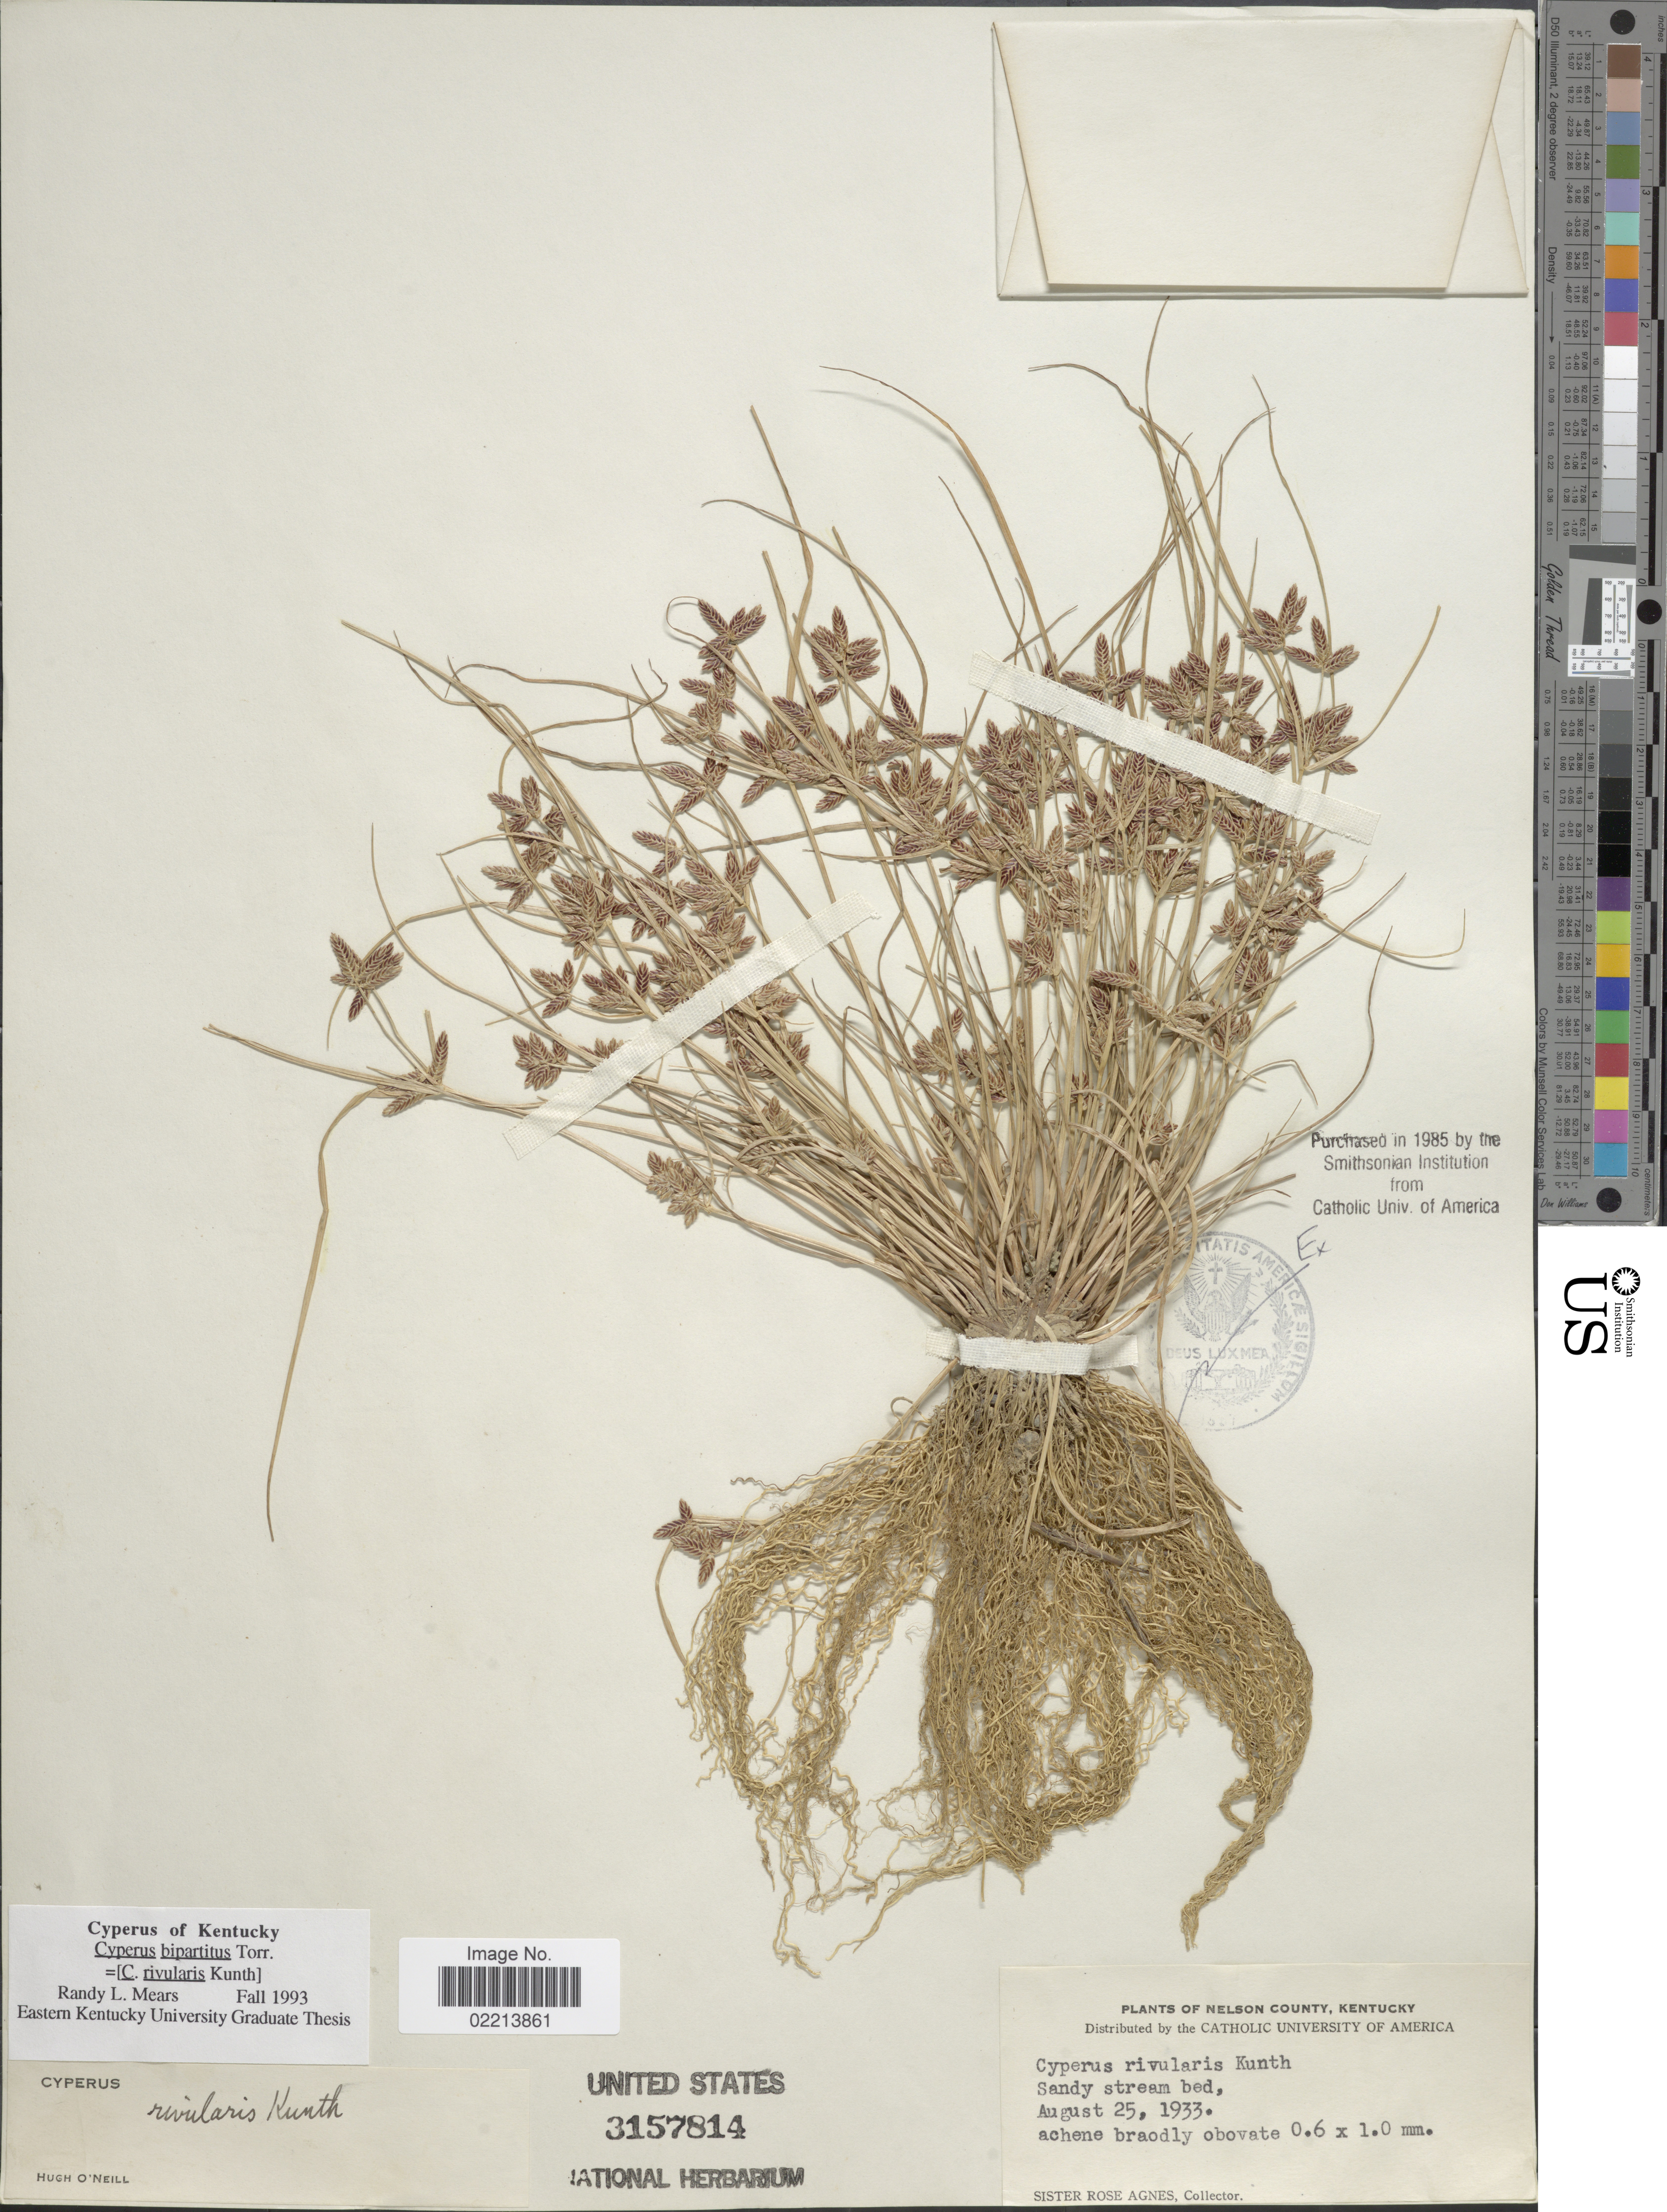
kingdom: Plantae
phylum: Tracheophyta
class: Liliopsida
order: Poales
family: Cyperaceae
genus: Cyperus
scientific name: Cyperus bipartitus Torr.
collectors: Sister Rose Agnes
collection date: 1933-08-25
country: United States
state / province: Kentucky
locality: Nelson County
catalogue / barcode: US 3157814